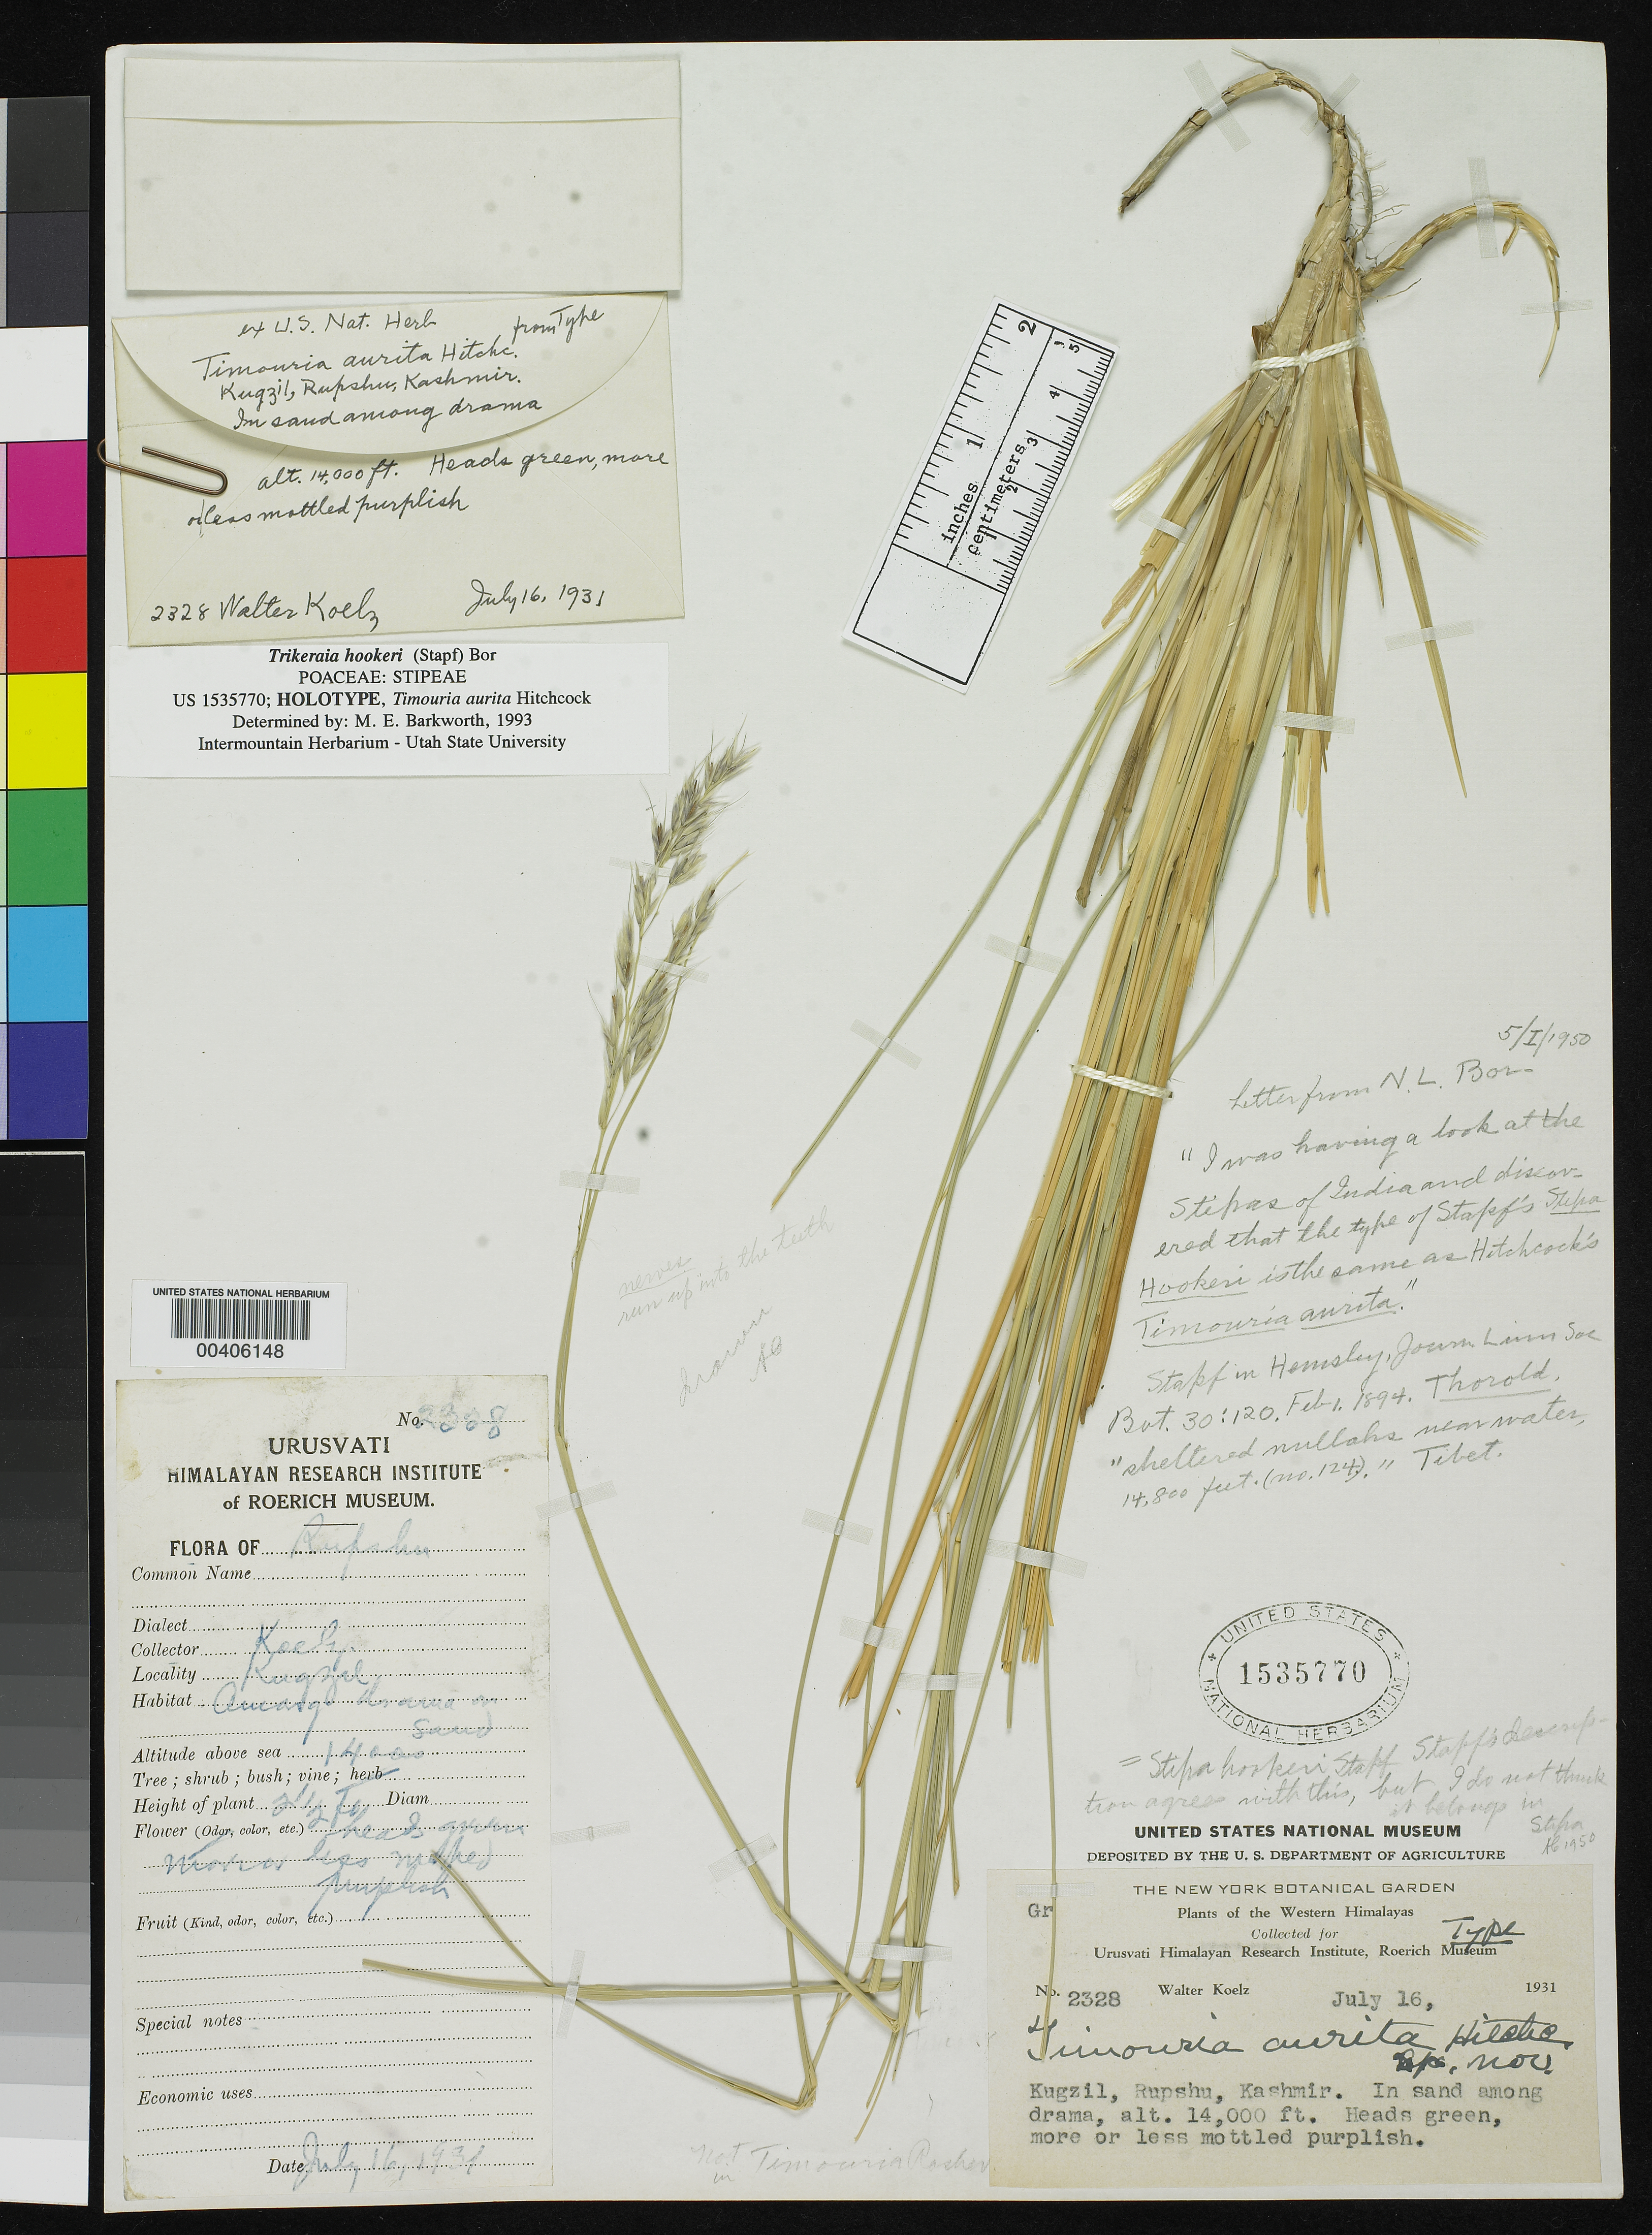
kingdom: Plantae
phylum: Tracheophyta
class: Liliopsida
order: Poales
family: Poaceae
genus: Timouria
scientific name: Timouria aurita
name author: Hitchc.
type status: Isotype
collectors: W. N. Koelz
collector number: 2328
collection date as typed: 16 Jul 1931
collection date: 1931-07-16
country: India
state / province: Jammu and Kashmir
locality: Kugzil, Rupshu.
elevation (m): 4267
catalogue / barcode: US 1535770